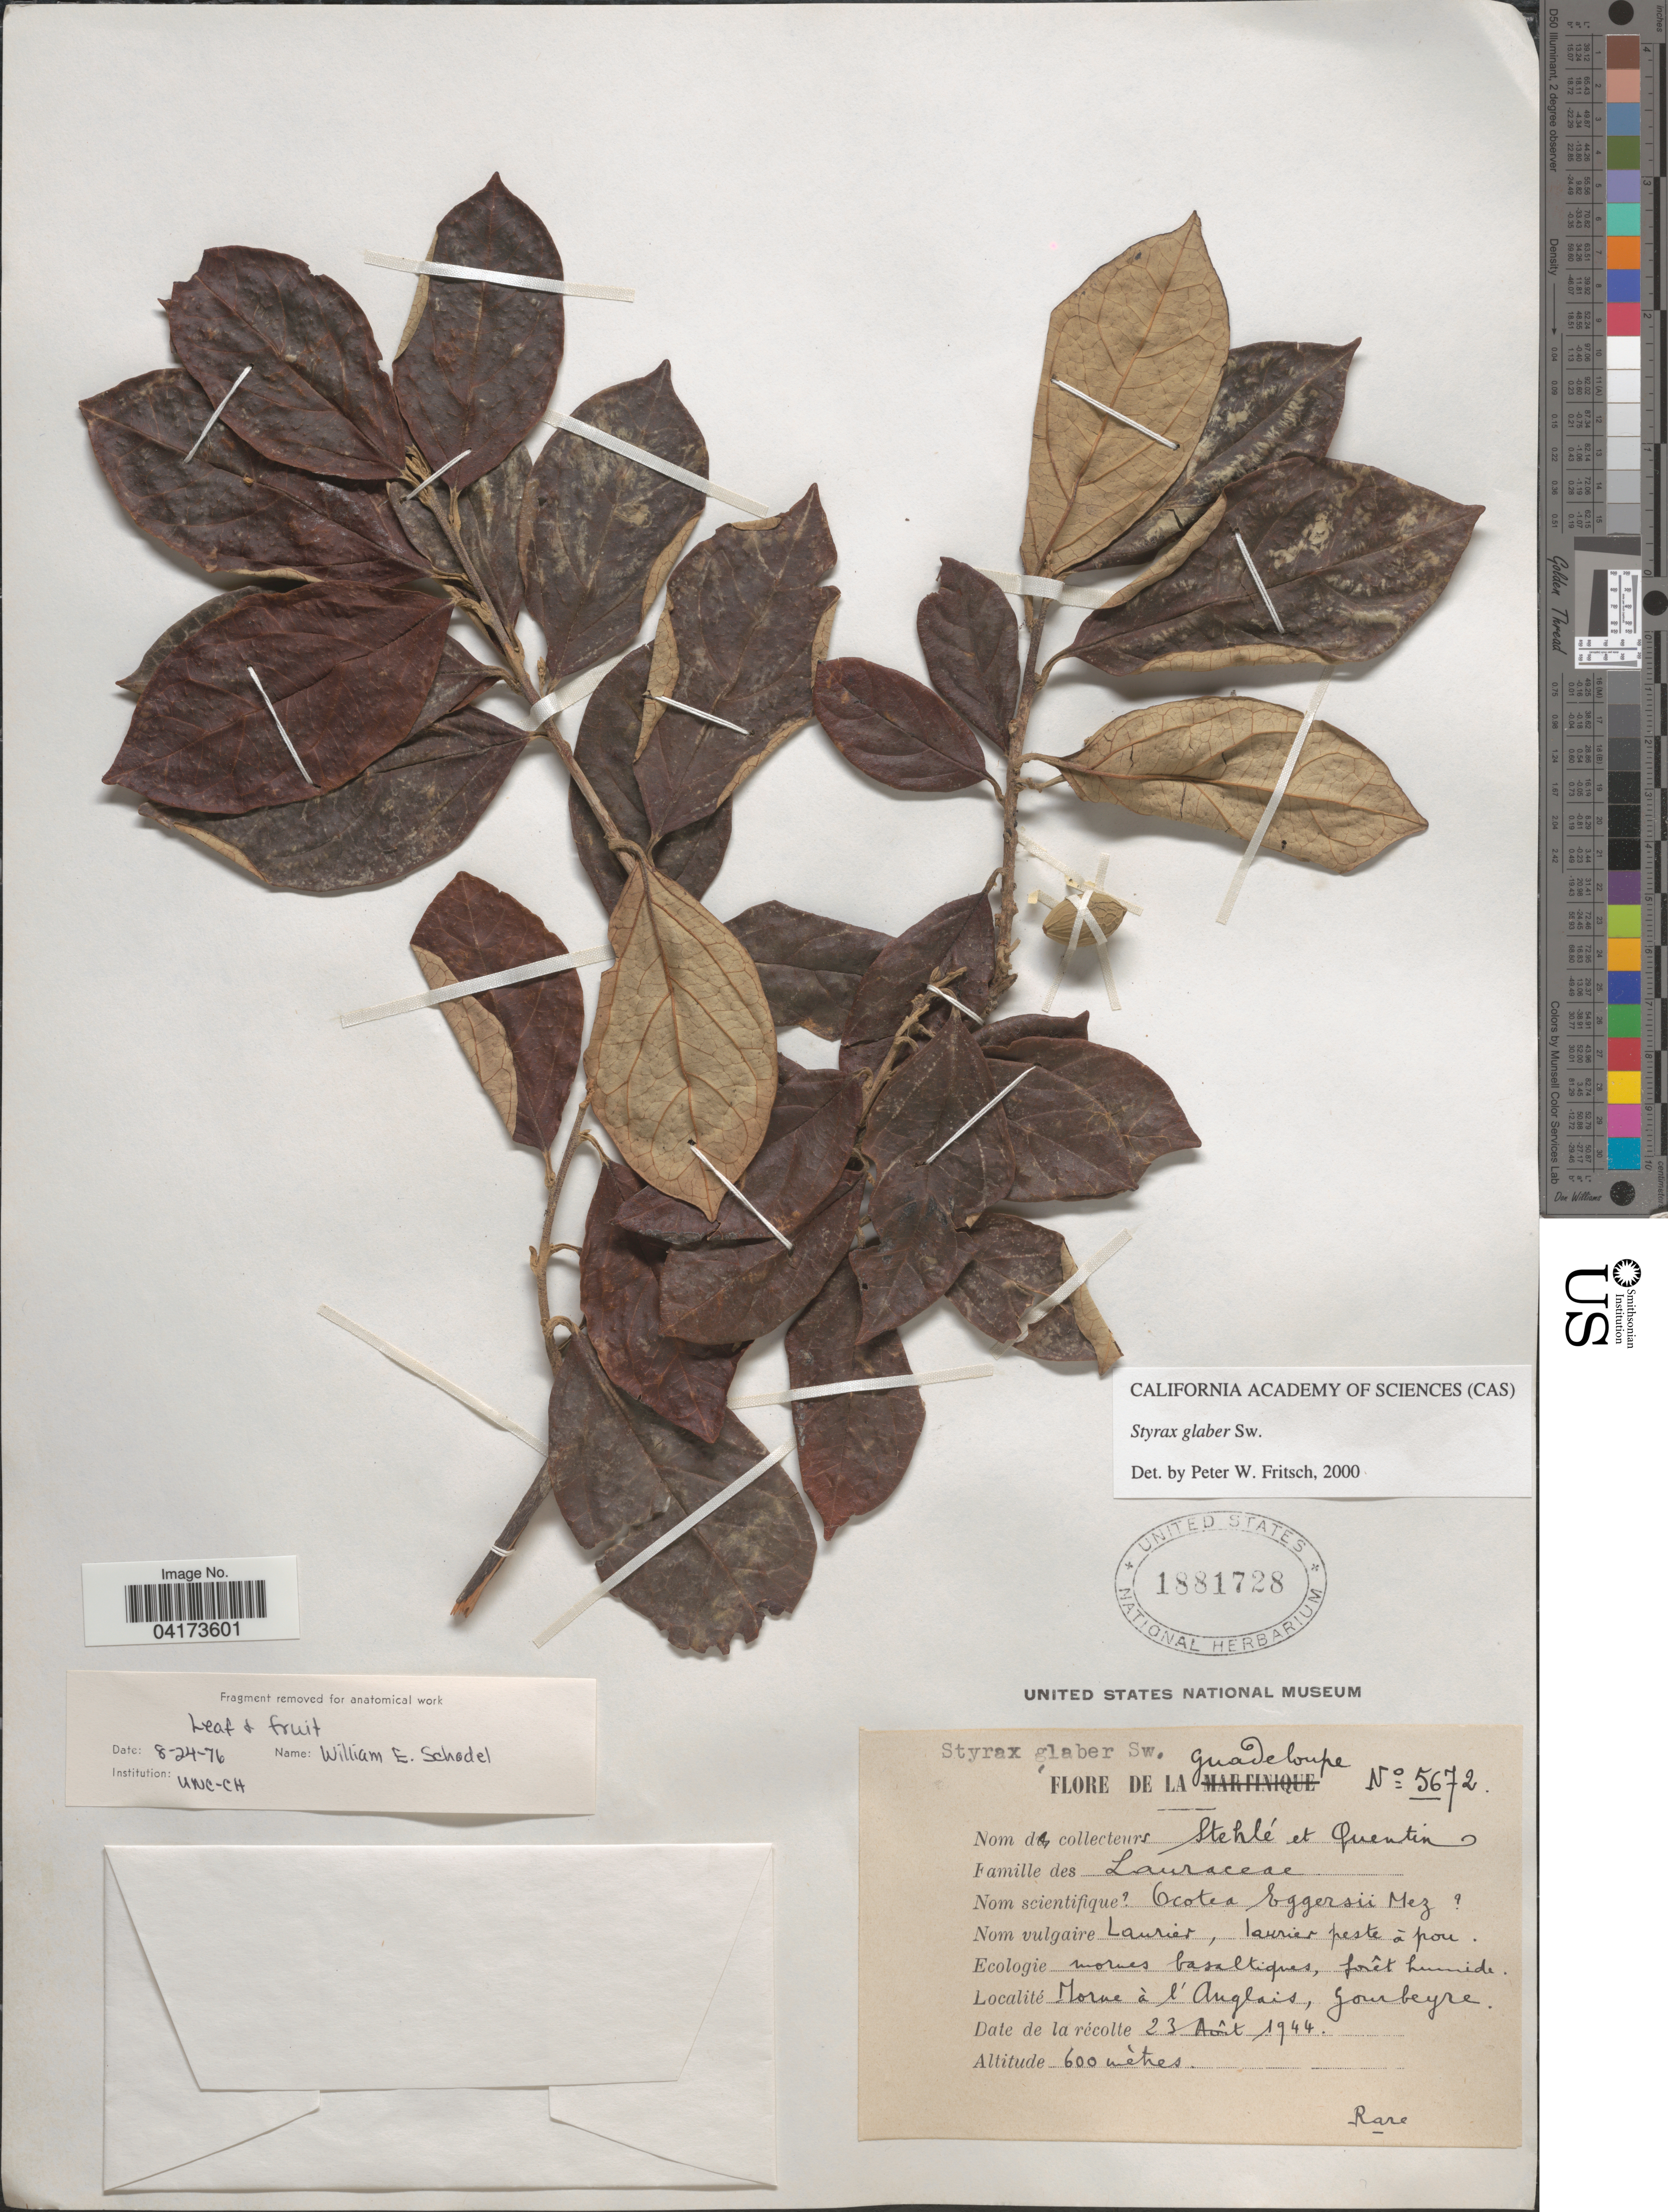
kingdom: Plantae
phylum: Tracheophyta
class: Magnoliopsida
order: Ericales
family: Styracaceae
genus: Styrax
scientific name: Styrax glaber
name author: Sw.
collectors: -- Stehlé & -. Quentin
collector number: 5672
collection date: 1944-08-23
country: Guadeloupe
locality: Morne à l' Anglais, Gourbeyre.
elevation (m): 600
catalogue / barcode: US 1881728